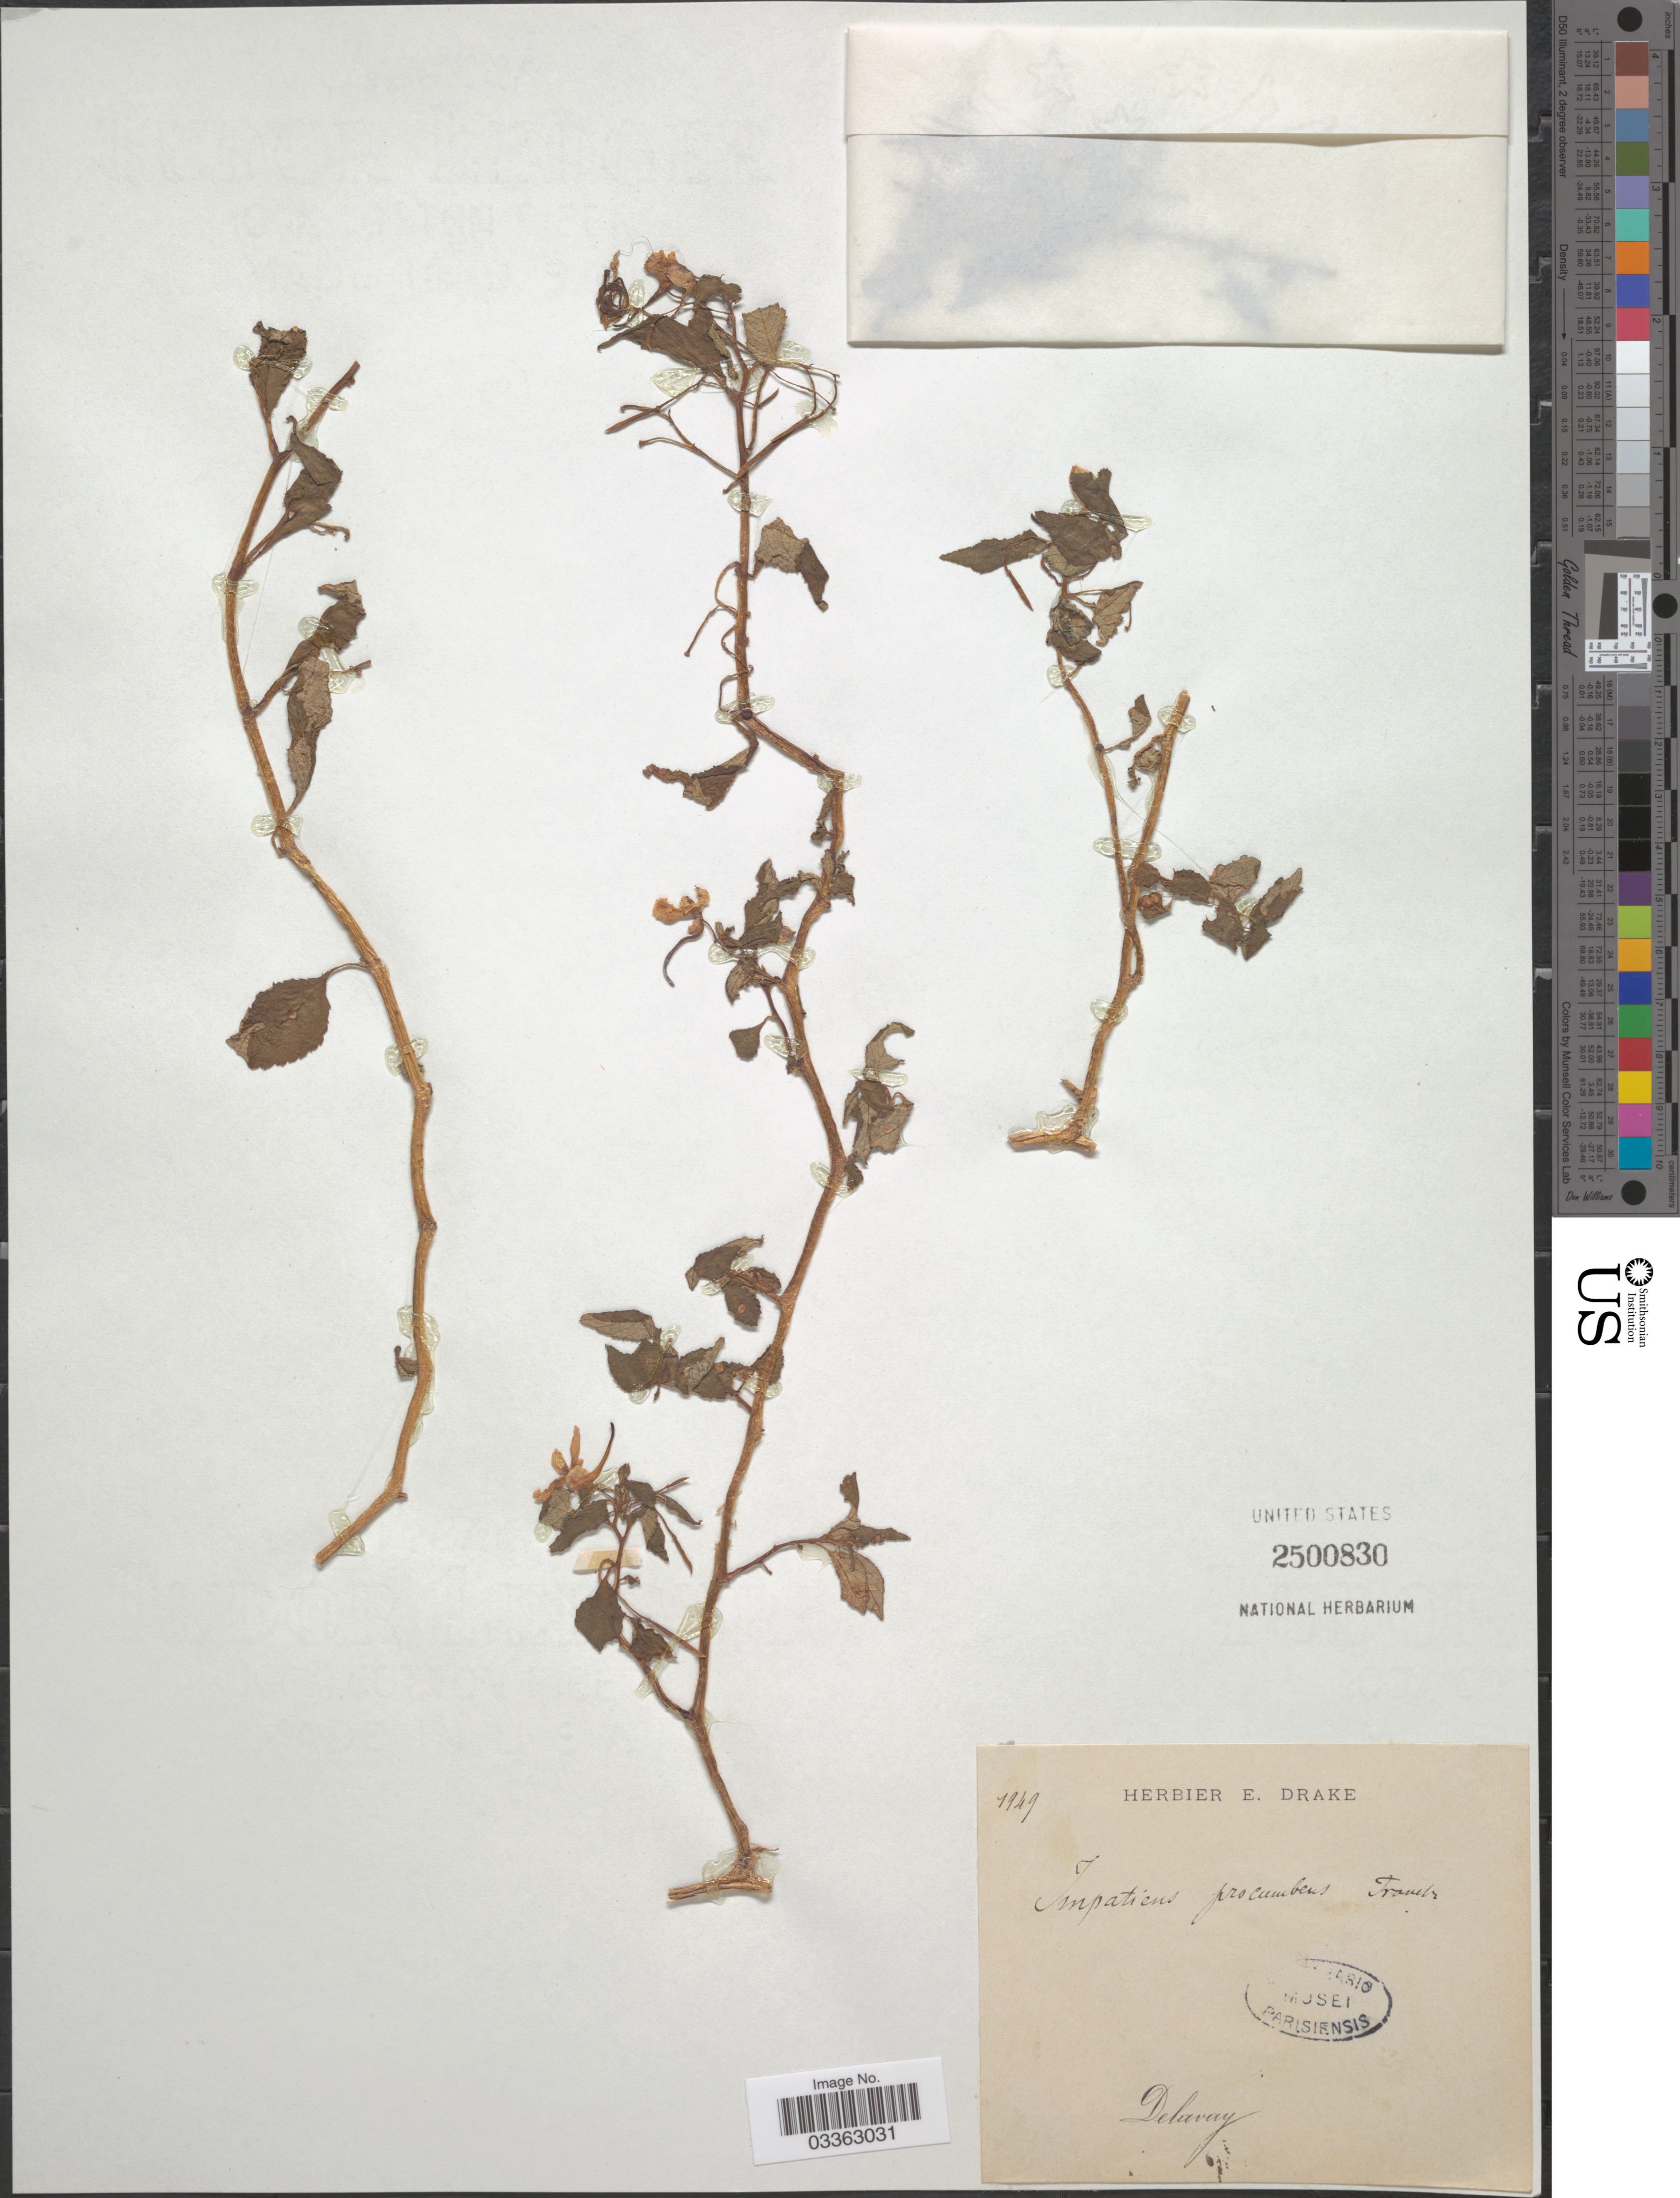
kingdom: Plantae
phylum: Tracheophyta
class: Magnoliopsida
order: Ericales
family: Balsaminaceae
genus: Impatiens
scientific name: Impatiens procumbens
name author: Franch.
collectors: Delavay, --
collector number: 1949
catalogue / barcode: US 2500830